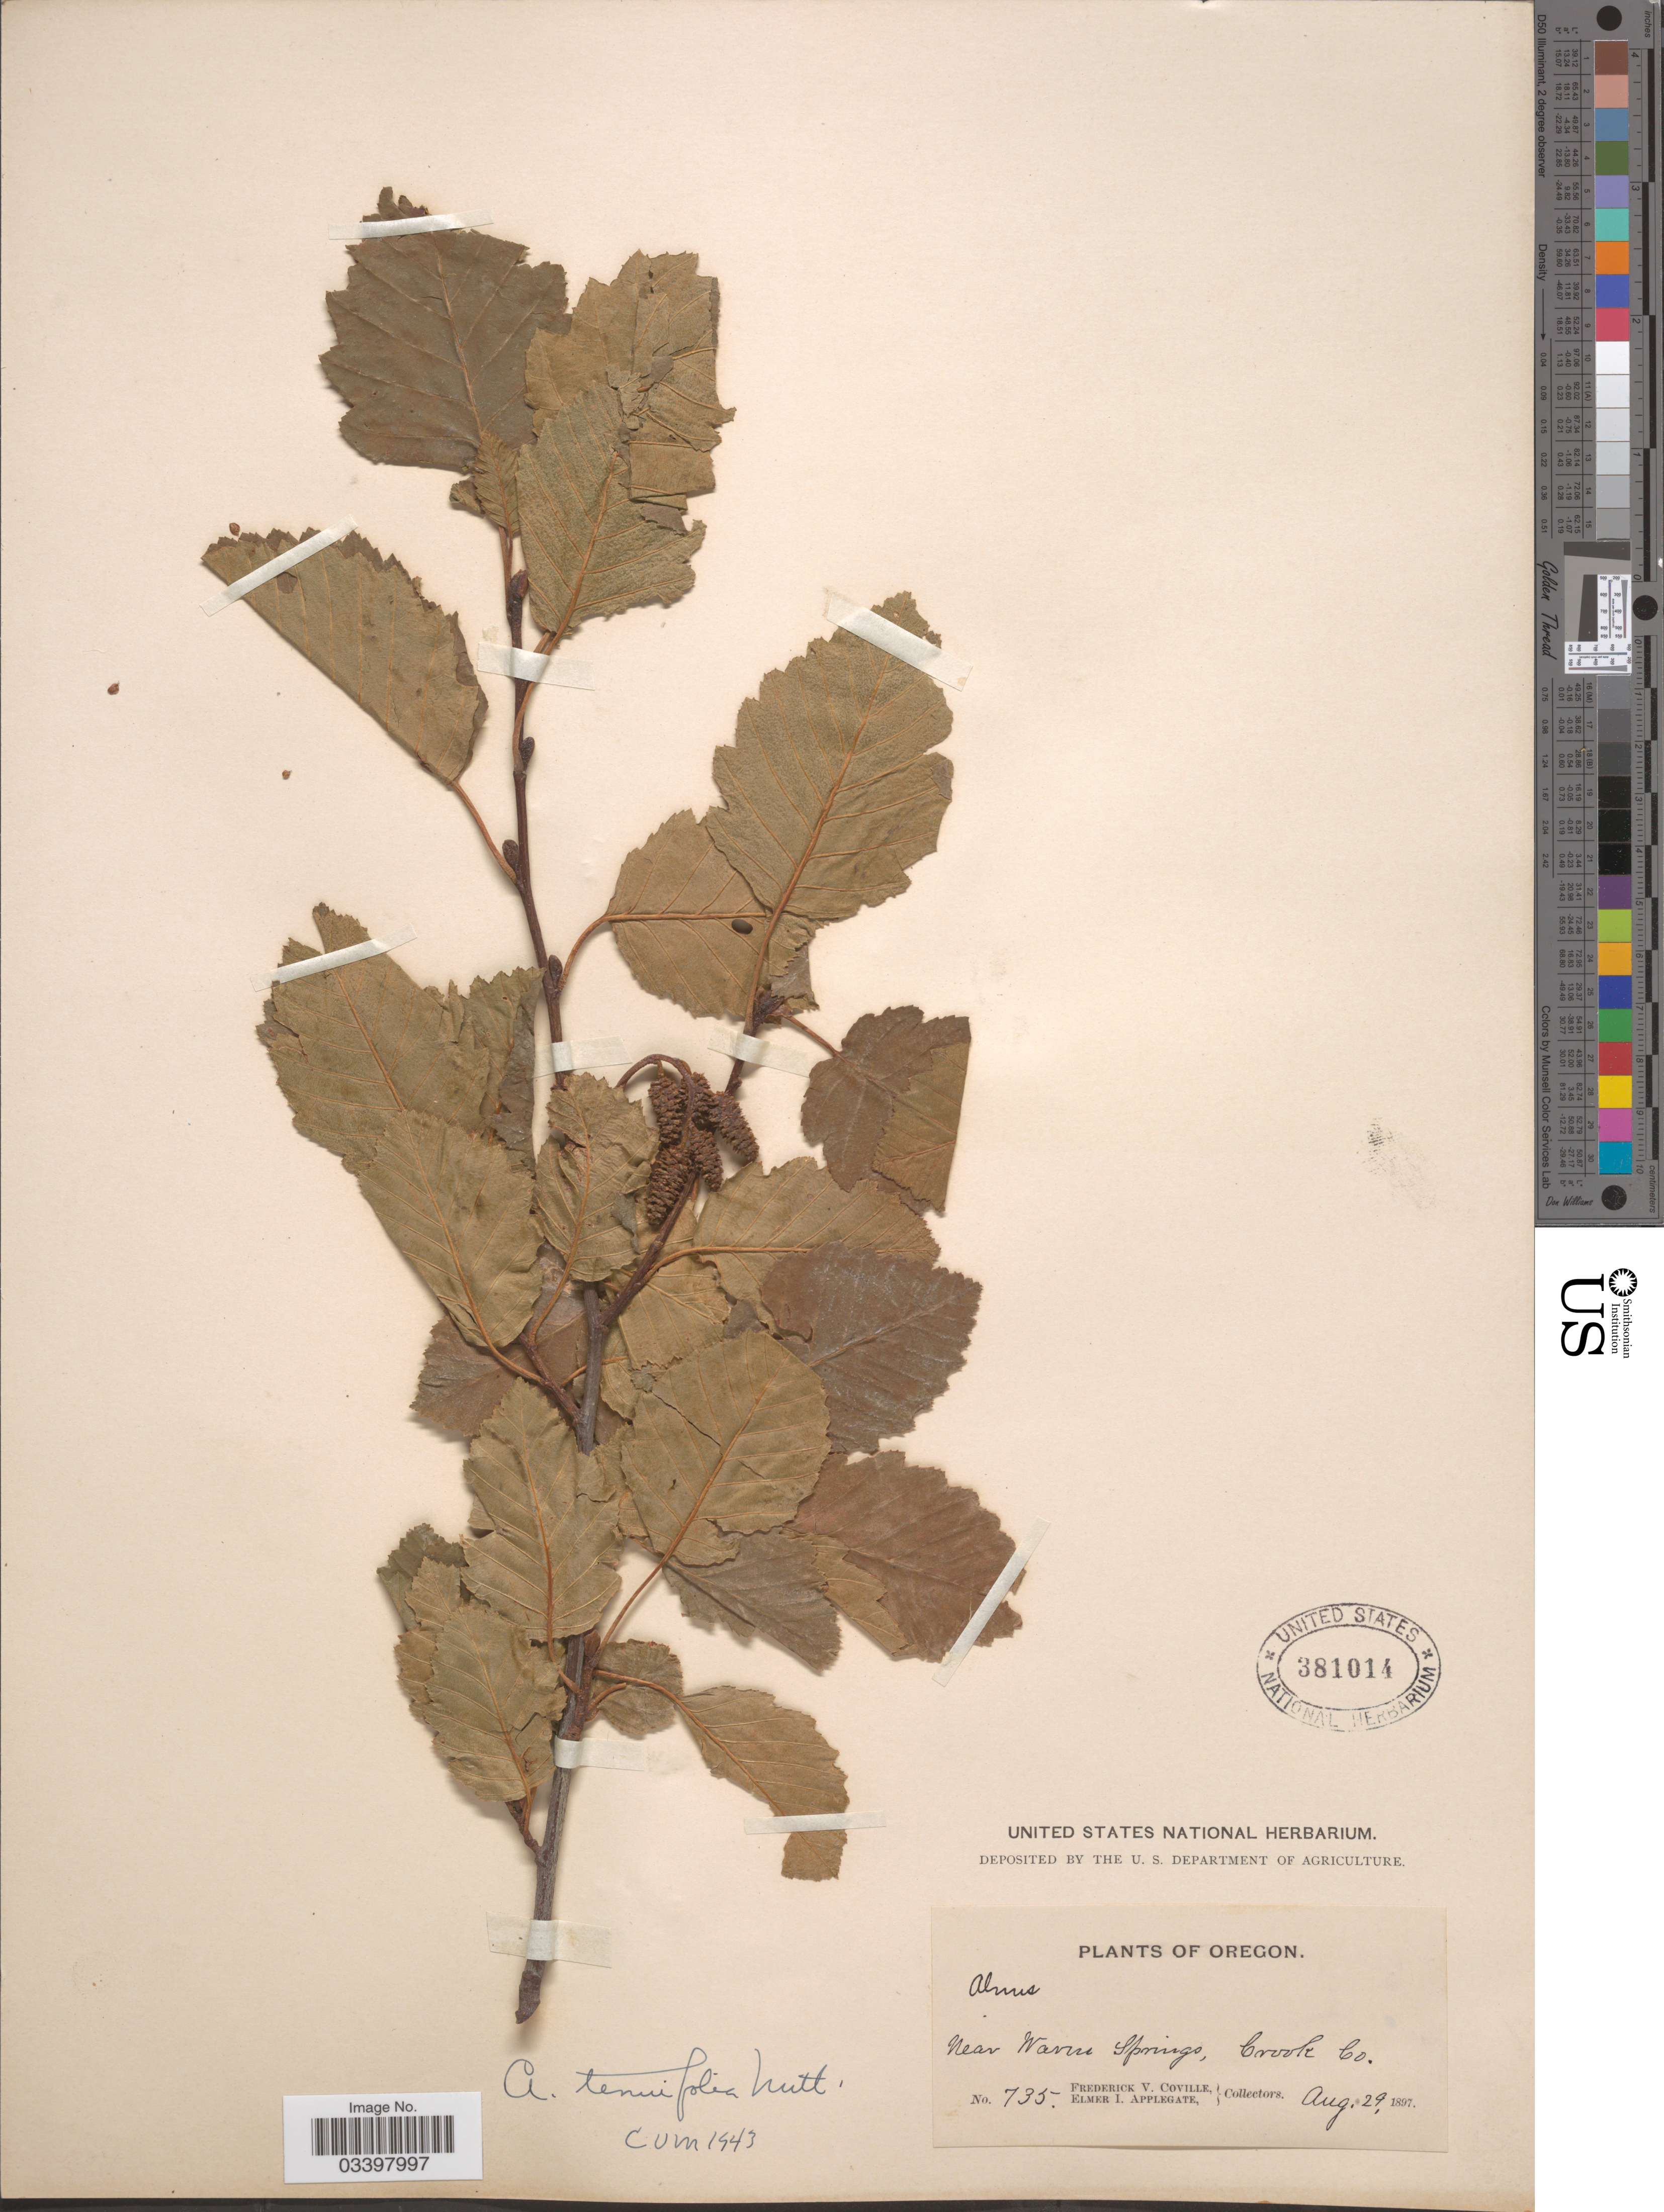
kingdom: Plantae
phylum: Tracheophyta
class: Magnoliopsida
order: Fagales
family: Betulaceae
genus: Alnus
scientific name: Alnus incana subsp. tenuifolia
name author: (Nutt.) Breitung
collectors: F. V. Coville & E. I. Applegate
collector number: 735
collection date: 1897-08-29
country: United States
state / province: Oregon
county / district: Crook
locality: Near Warm Springs, Crook Co.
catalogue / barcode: US 381014